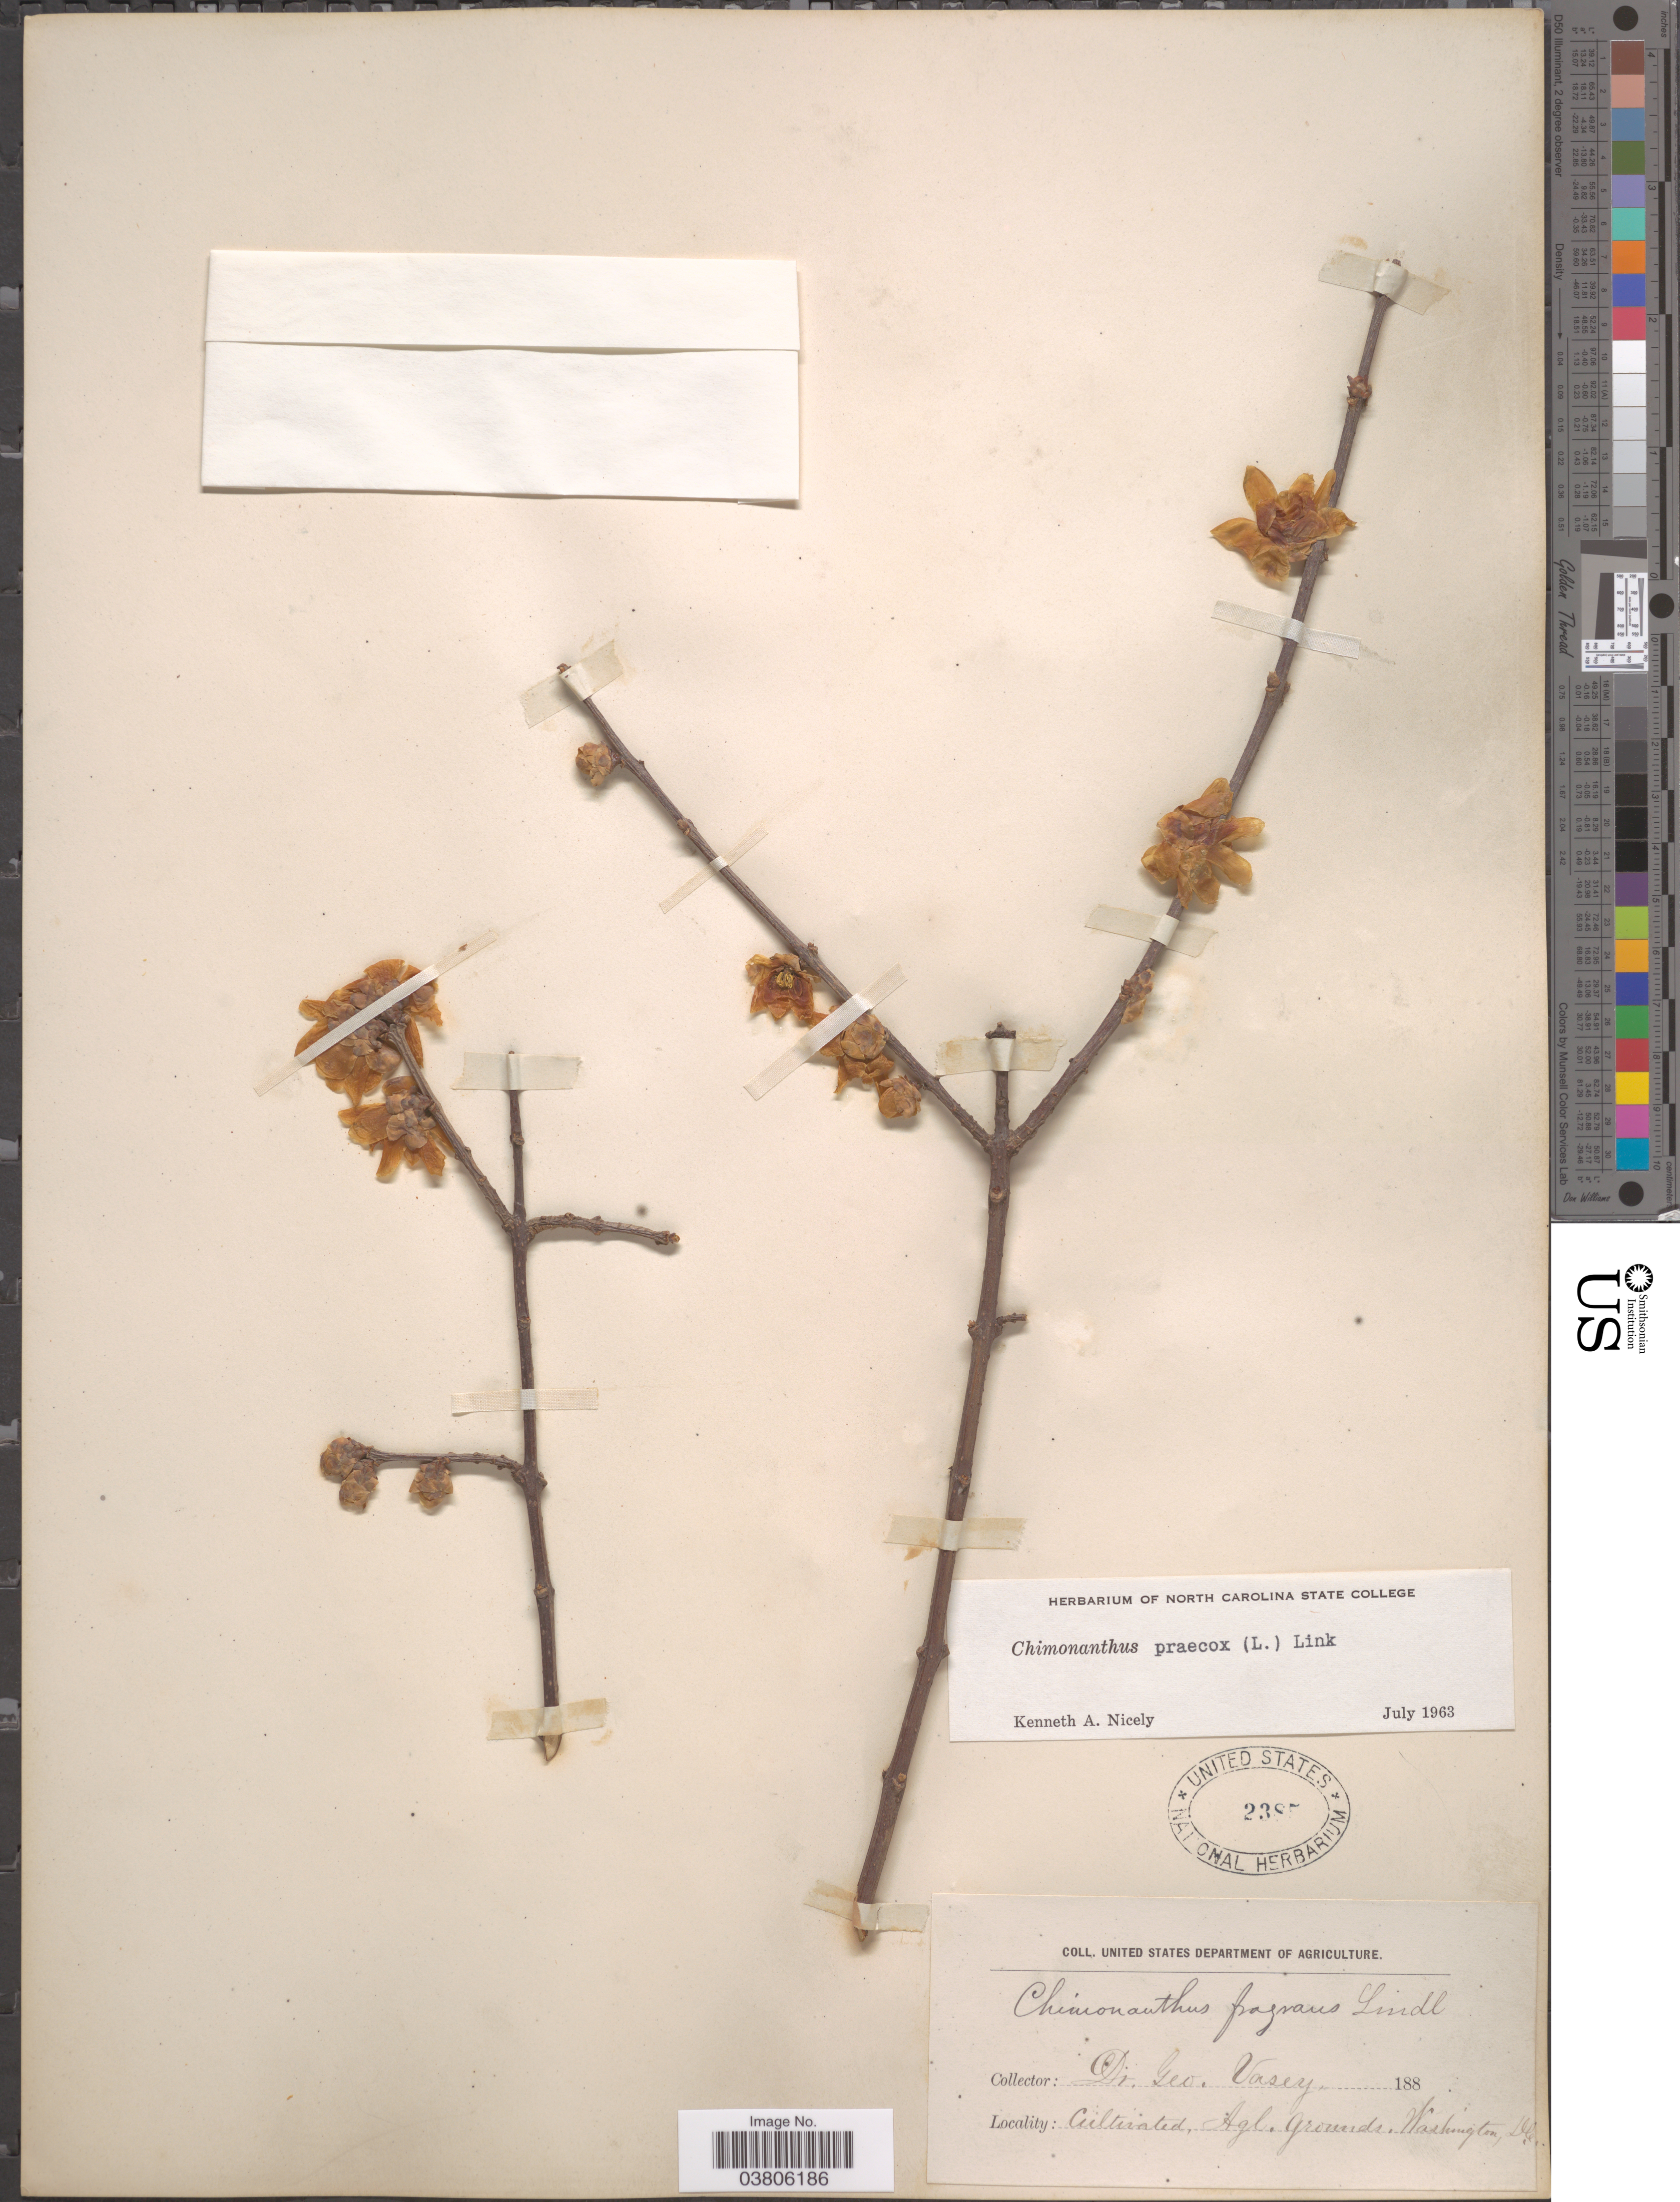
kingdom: Plantae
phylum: Tracheophyta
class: Magnoliopsida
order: Laurales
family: Calycanthaceae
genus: Chimonanthus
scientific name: Chimonanthus praecox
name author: (L.) Link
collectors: G. R. Vasey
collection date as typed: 188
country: United States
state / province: District of Columbia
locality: Agl. grounds, Washington, D.C.